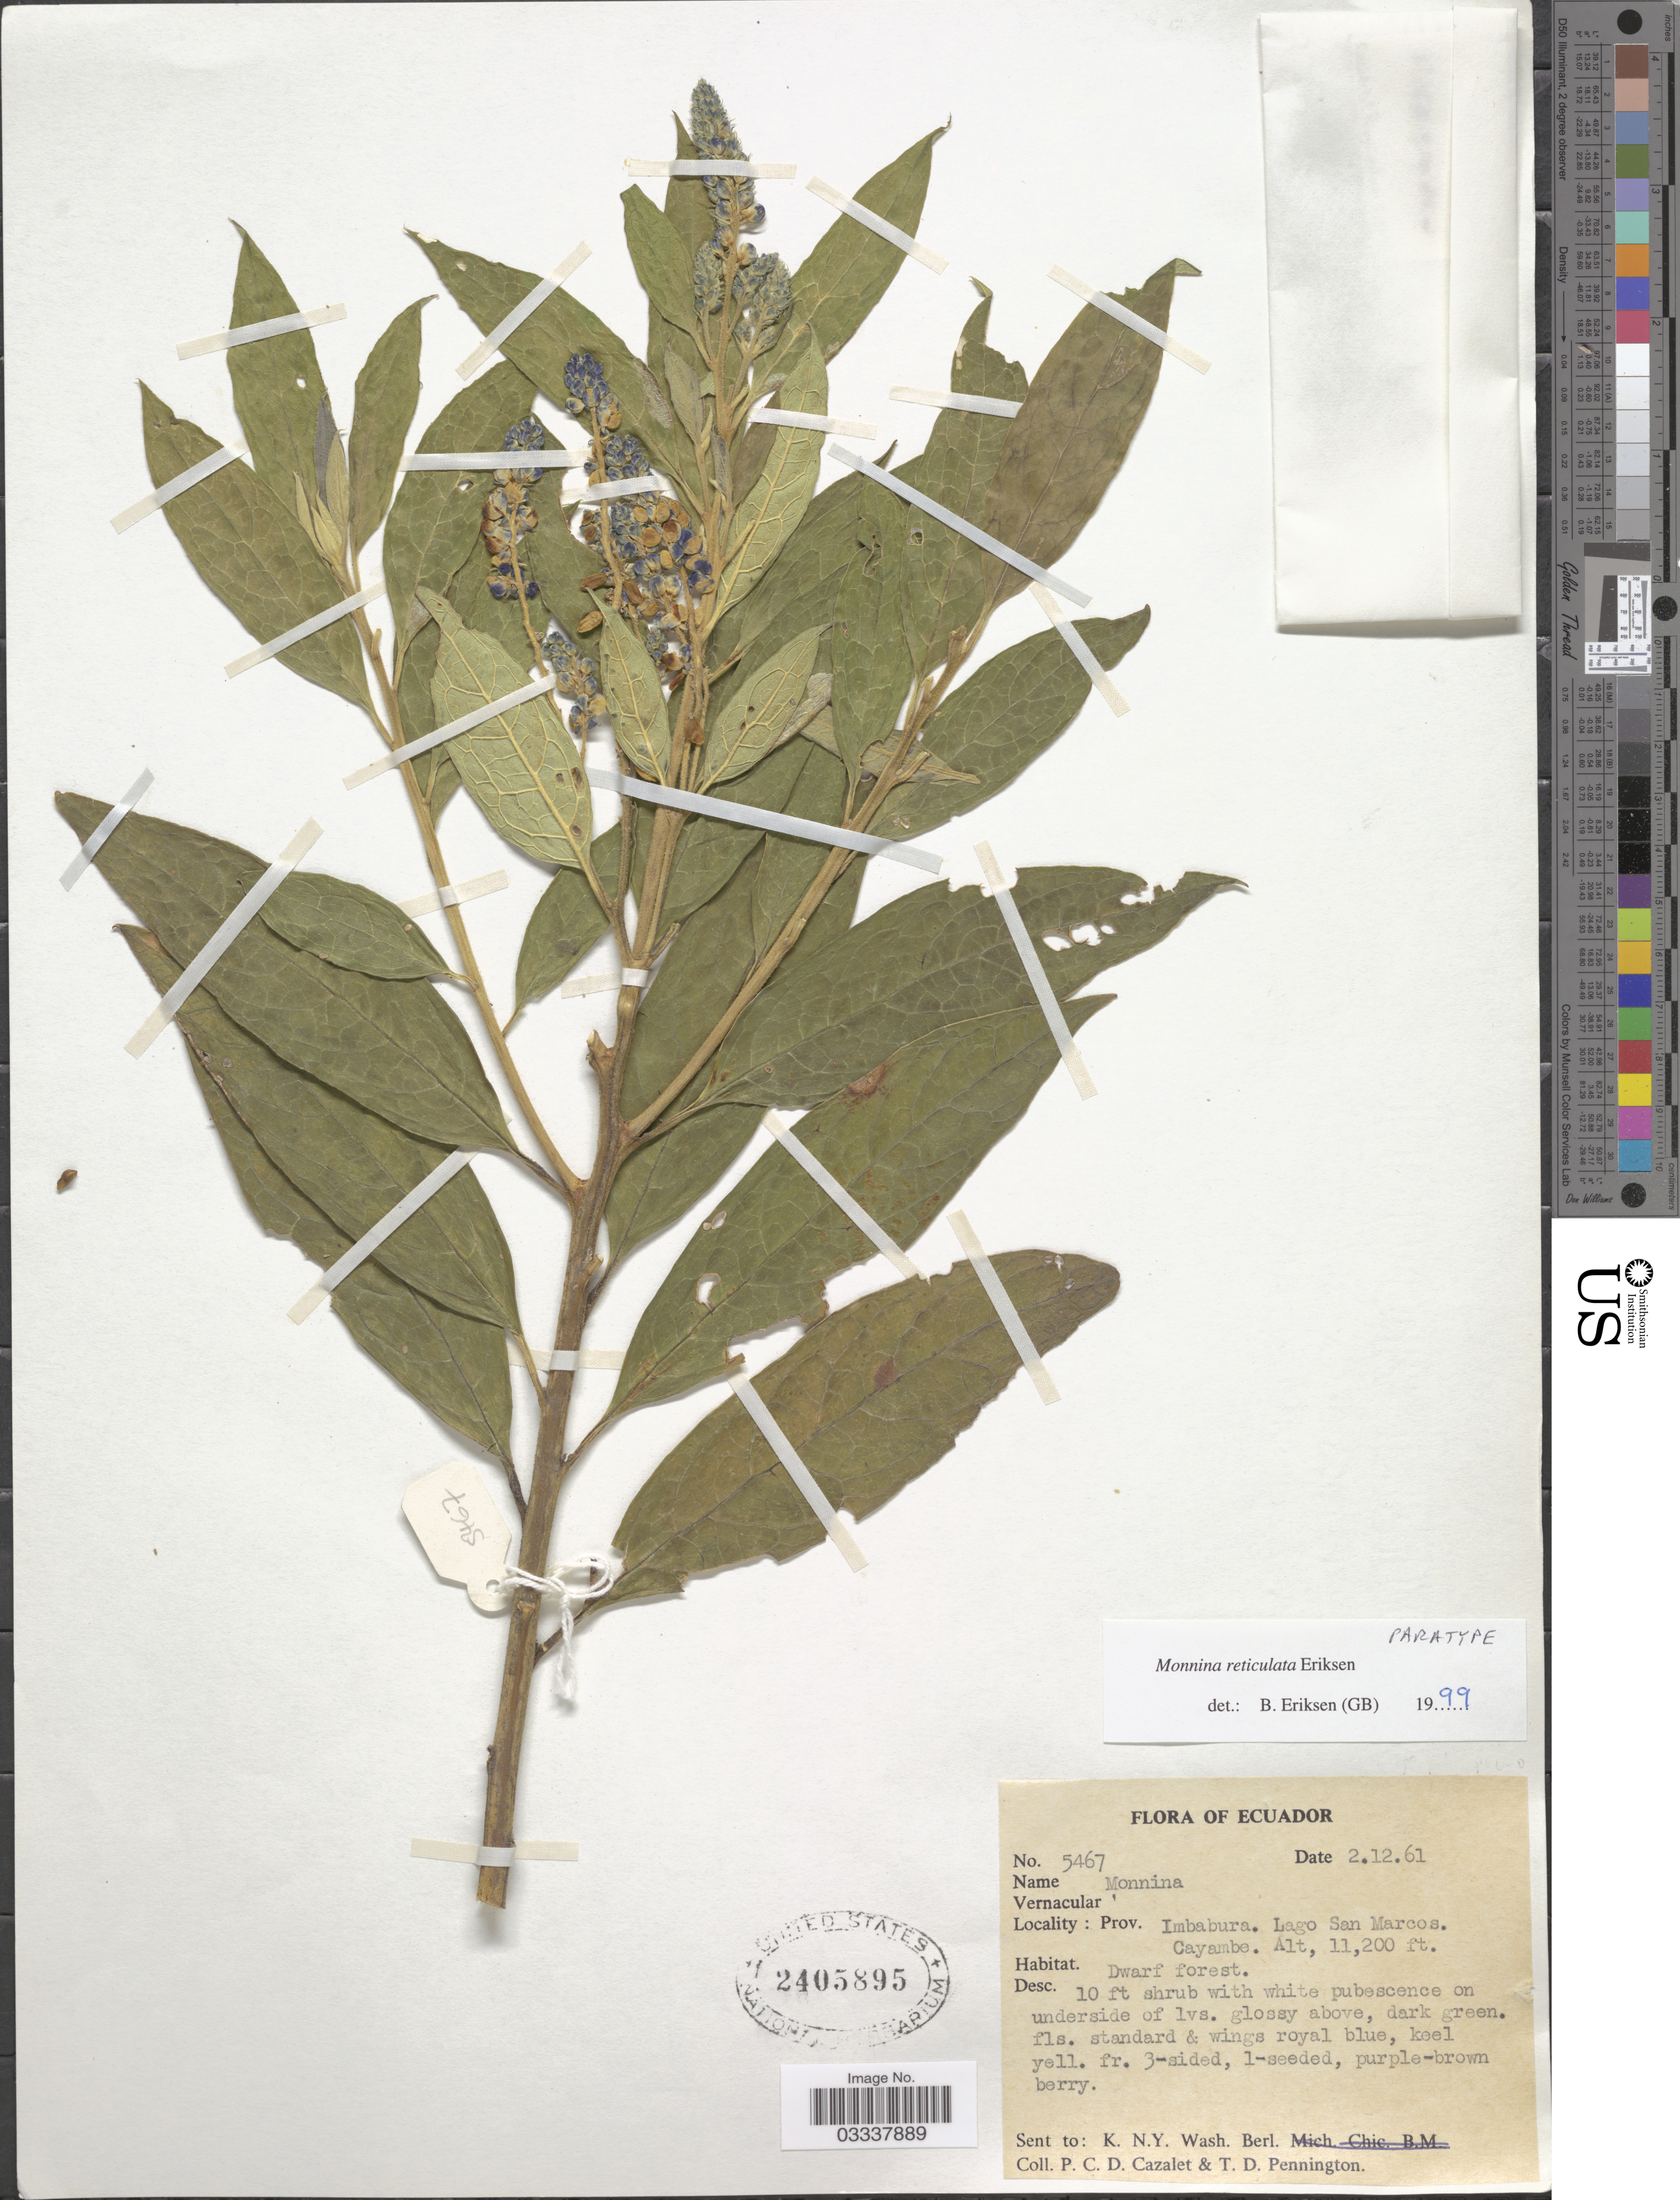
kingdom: Plantae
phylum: Tracheophyta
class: Magnoliopsida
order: Fabales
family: Polygalaceae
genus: Monnina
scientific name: Monnina reticulata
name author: B. Eriksen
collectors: P. C. D. Cazalet & T. D. Pennington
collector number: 5467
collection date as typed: Transcribed d/m/y: 2/12/61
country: Ecuador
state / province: Imbabura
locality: Lago San Marcos. Cayambe.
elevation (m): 3414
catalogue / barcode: US 2405895